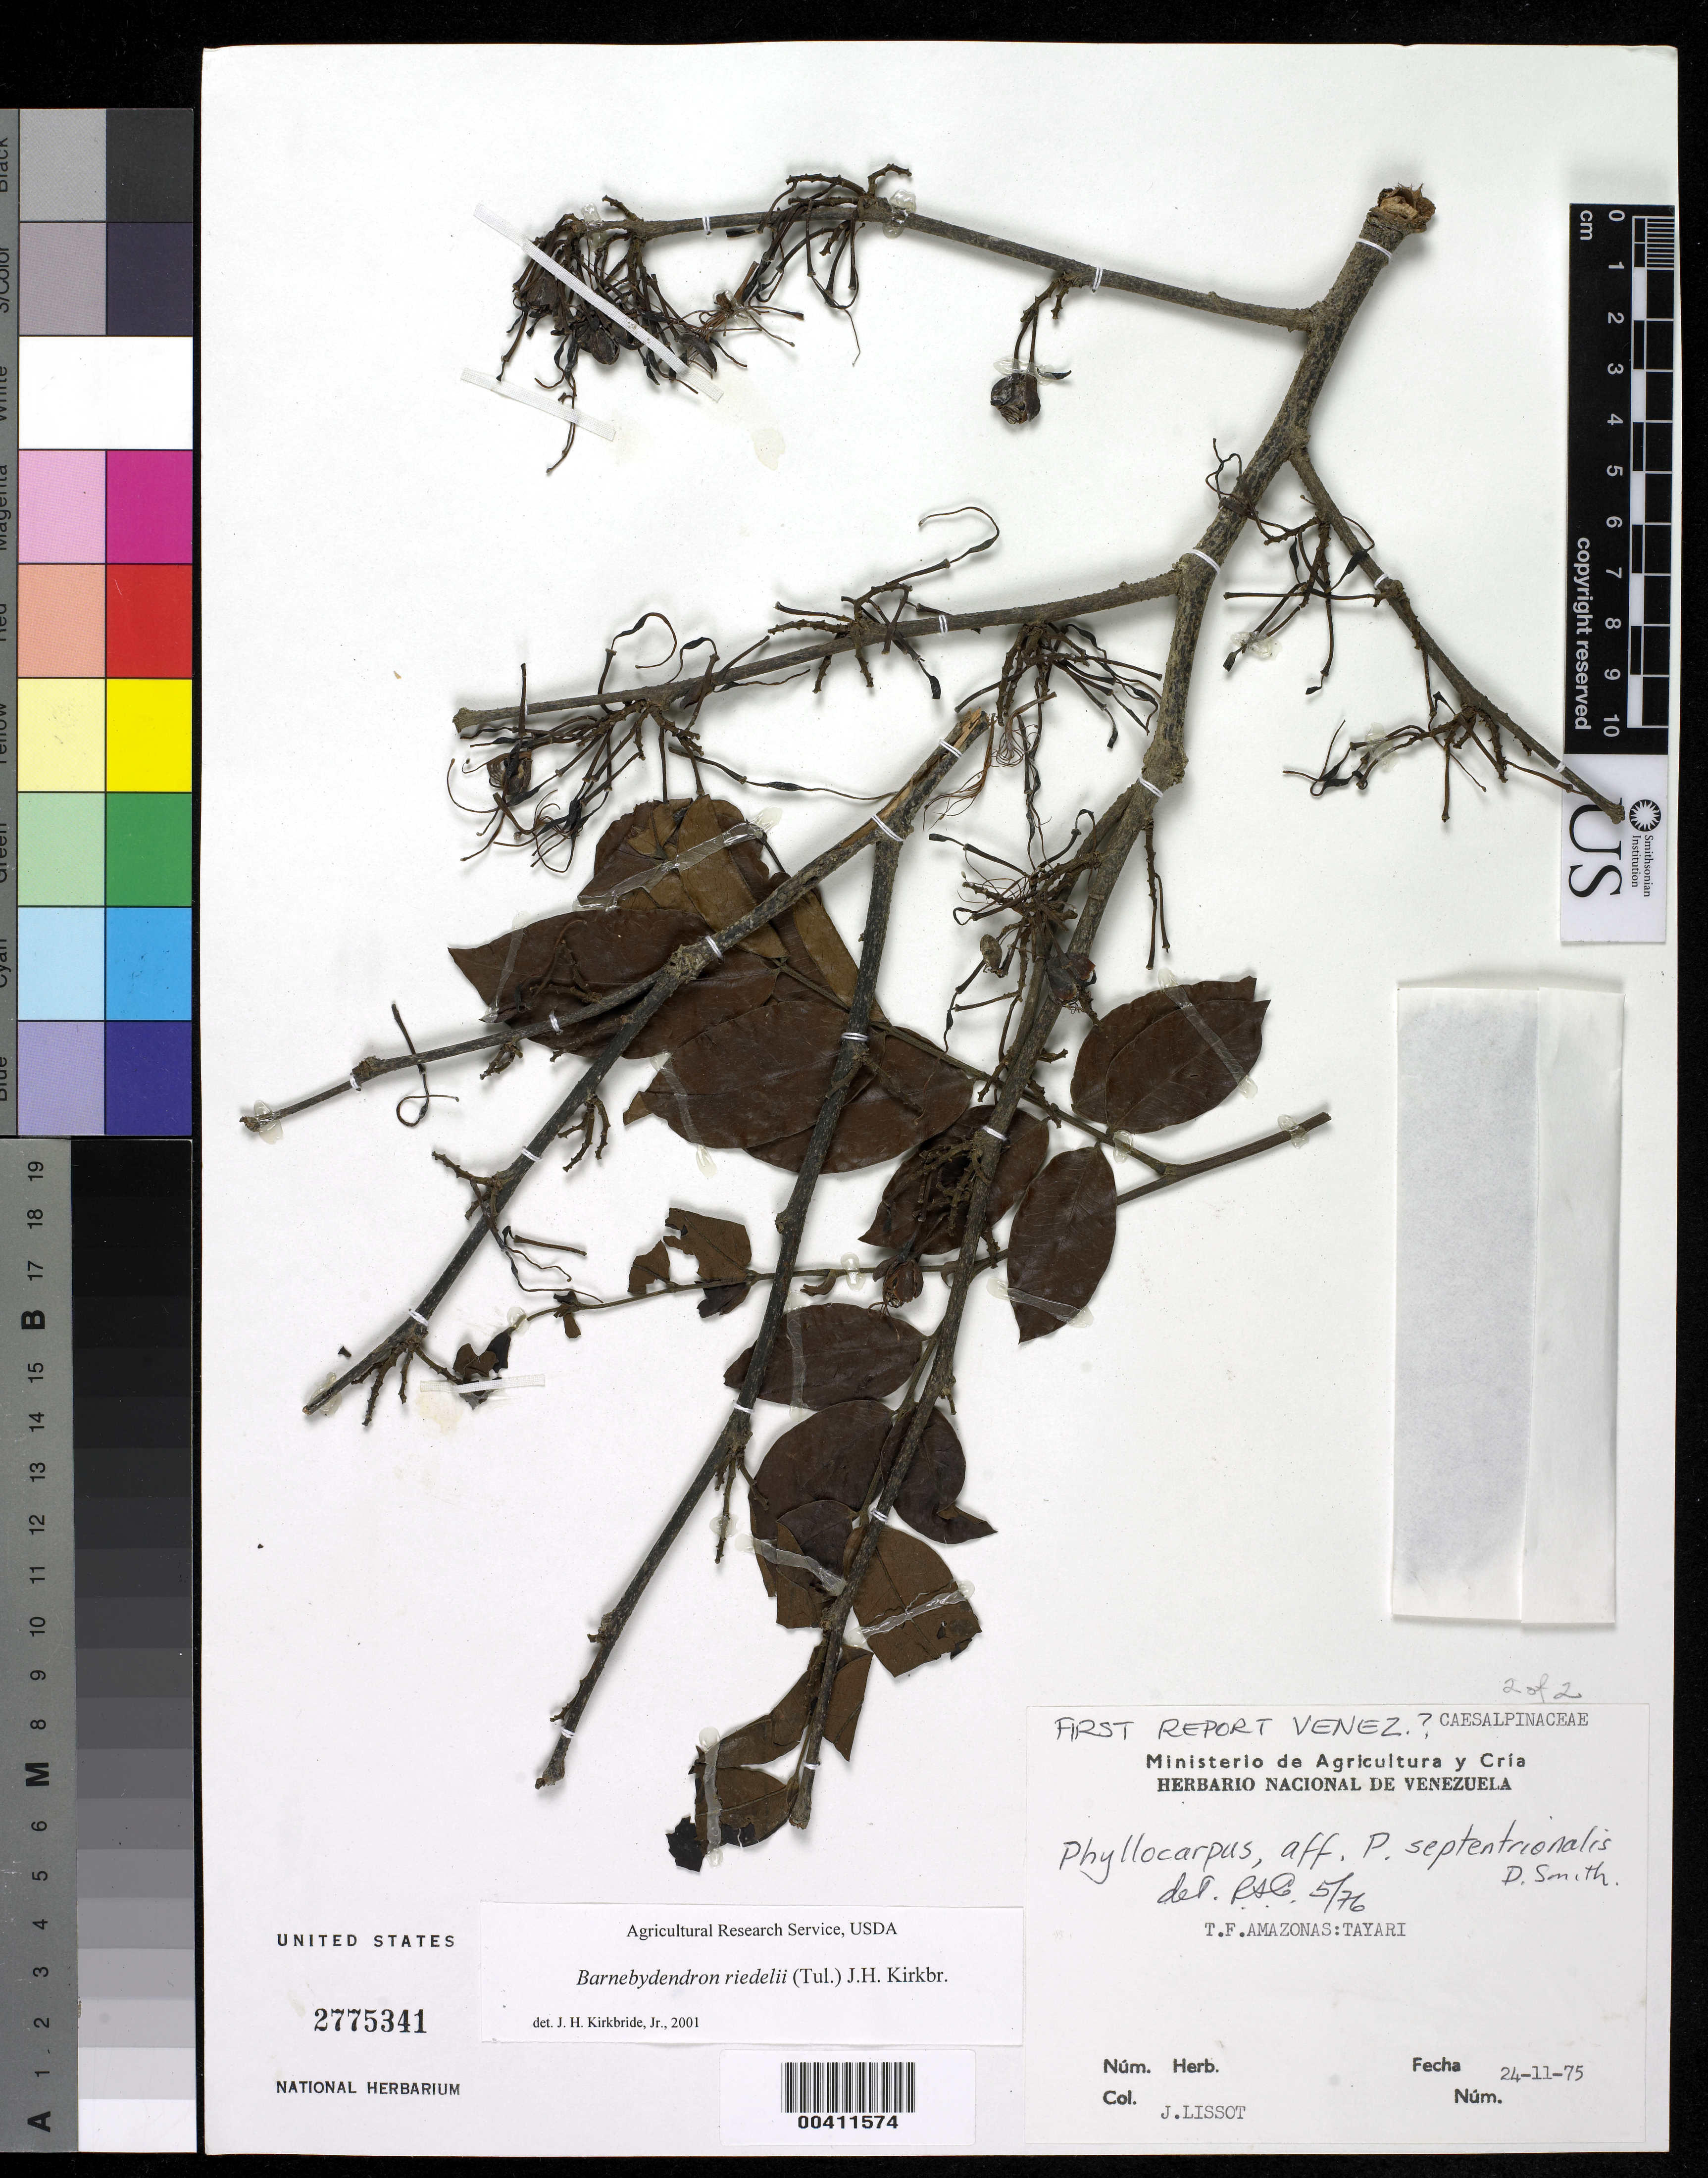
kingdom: Plantae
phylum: Tracheophyta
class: Magnoliopsida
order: Fabales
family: Fabaceae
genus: Barnebydendron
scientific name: Barnebydendron riedelii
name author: (Tul.) J.H. Kirkbr.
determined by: Kirkbride, J. H.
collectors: J. Lissot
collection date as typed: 24 Nov 1975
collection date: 1975-11-24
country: Venezuela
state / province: Amazonas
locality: Tayari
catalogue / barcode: US 2775341